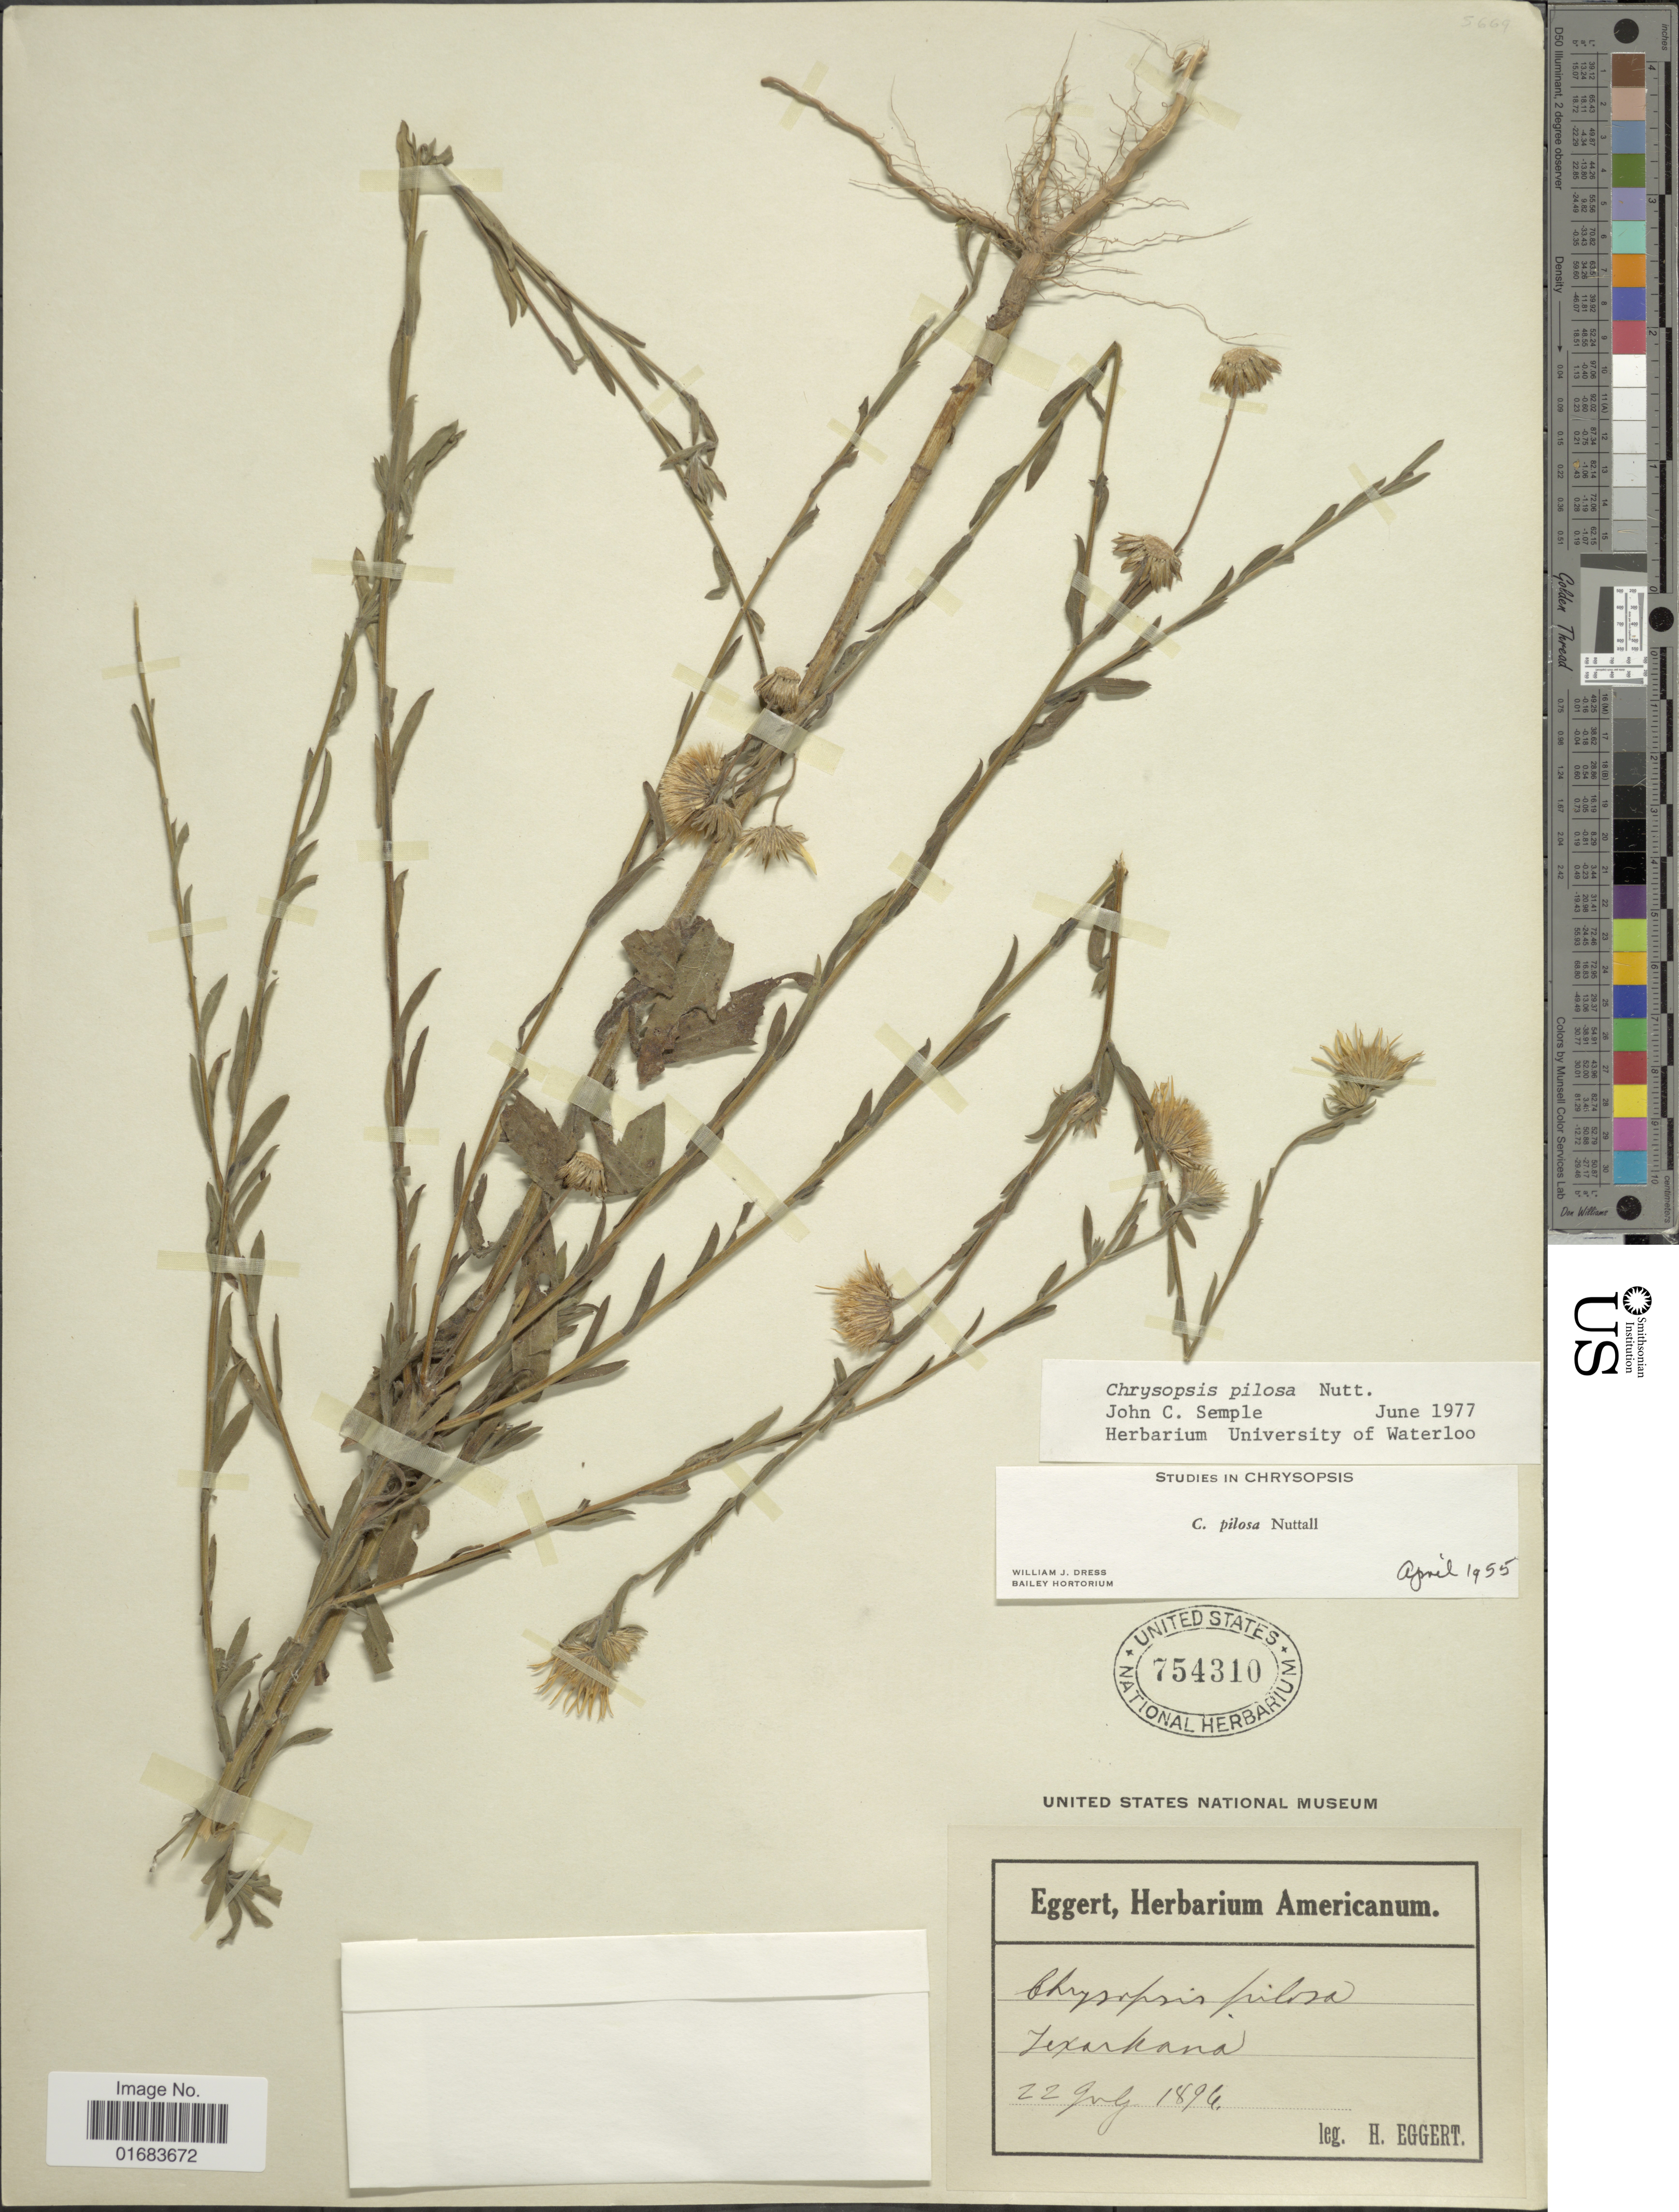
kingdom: Plantae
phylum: Tracheophyta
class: Magnoliopsida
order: Asterales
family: Asteraceae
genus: Chrysopsis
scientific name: Chrysopsis pilosa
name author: Nutt.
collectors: H. Eggert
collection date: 1894-07-22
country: United States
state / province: Texas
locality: Texerkana.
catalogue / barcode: US 754310